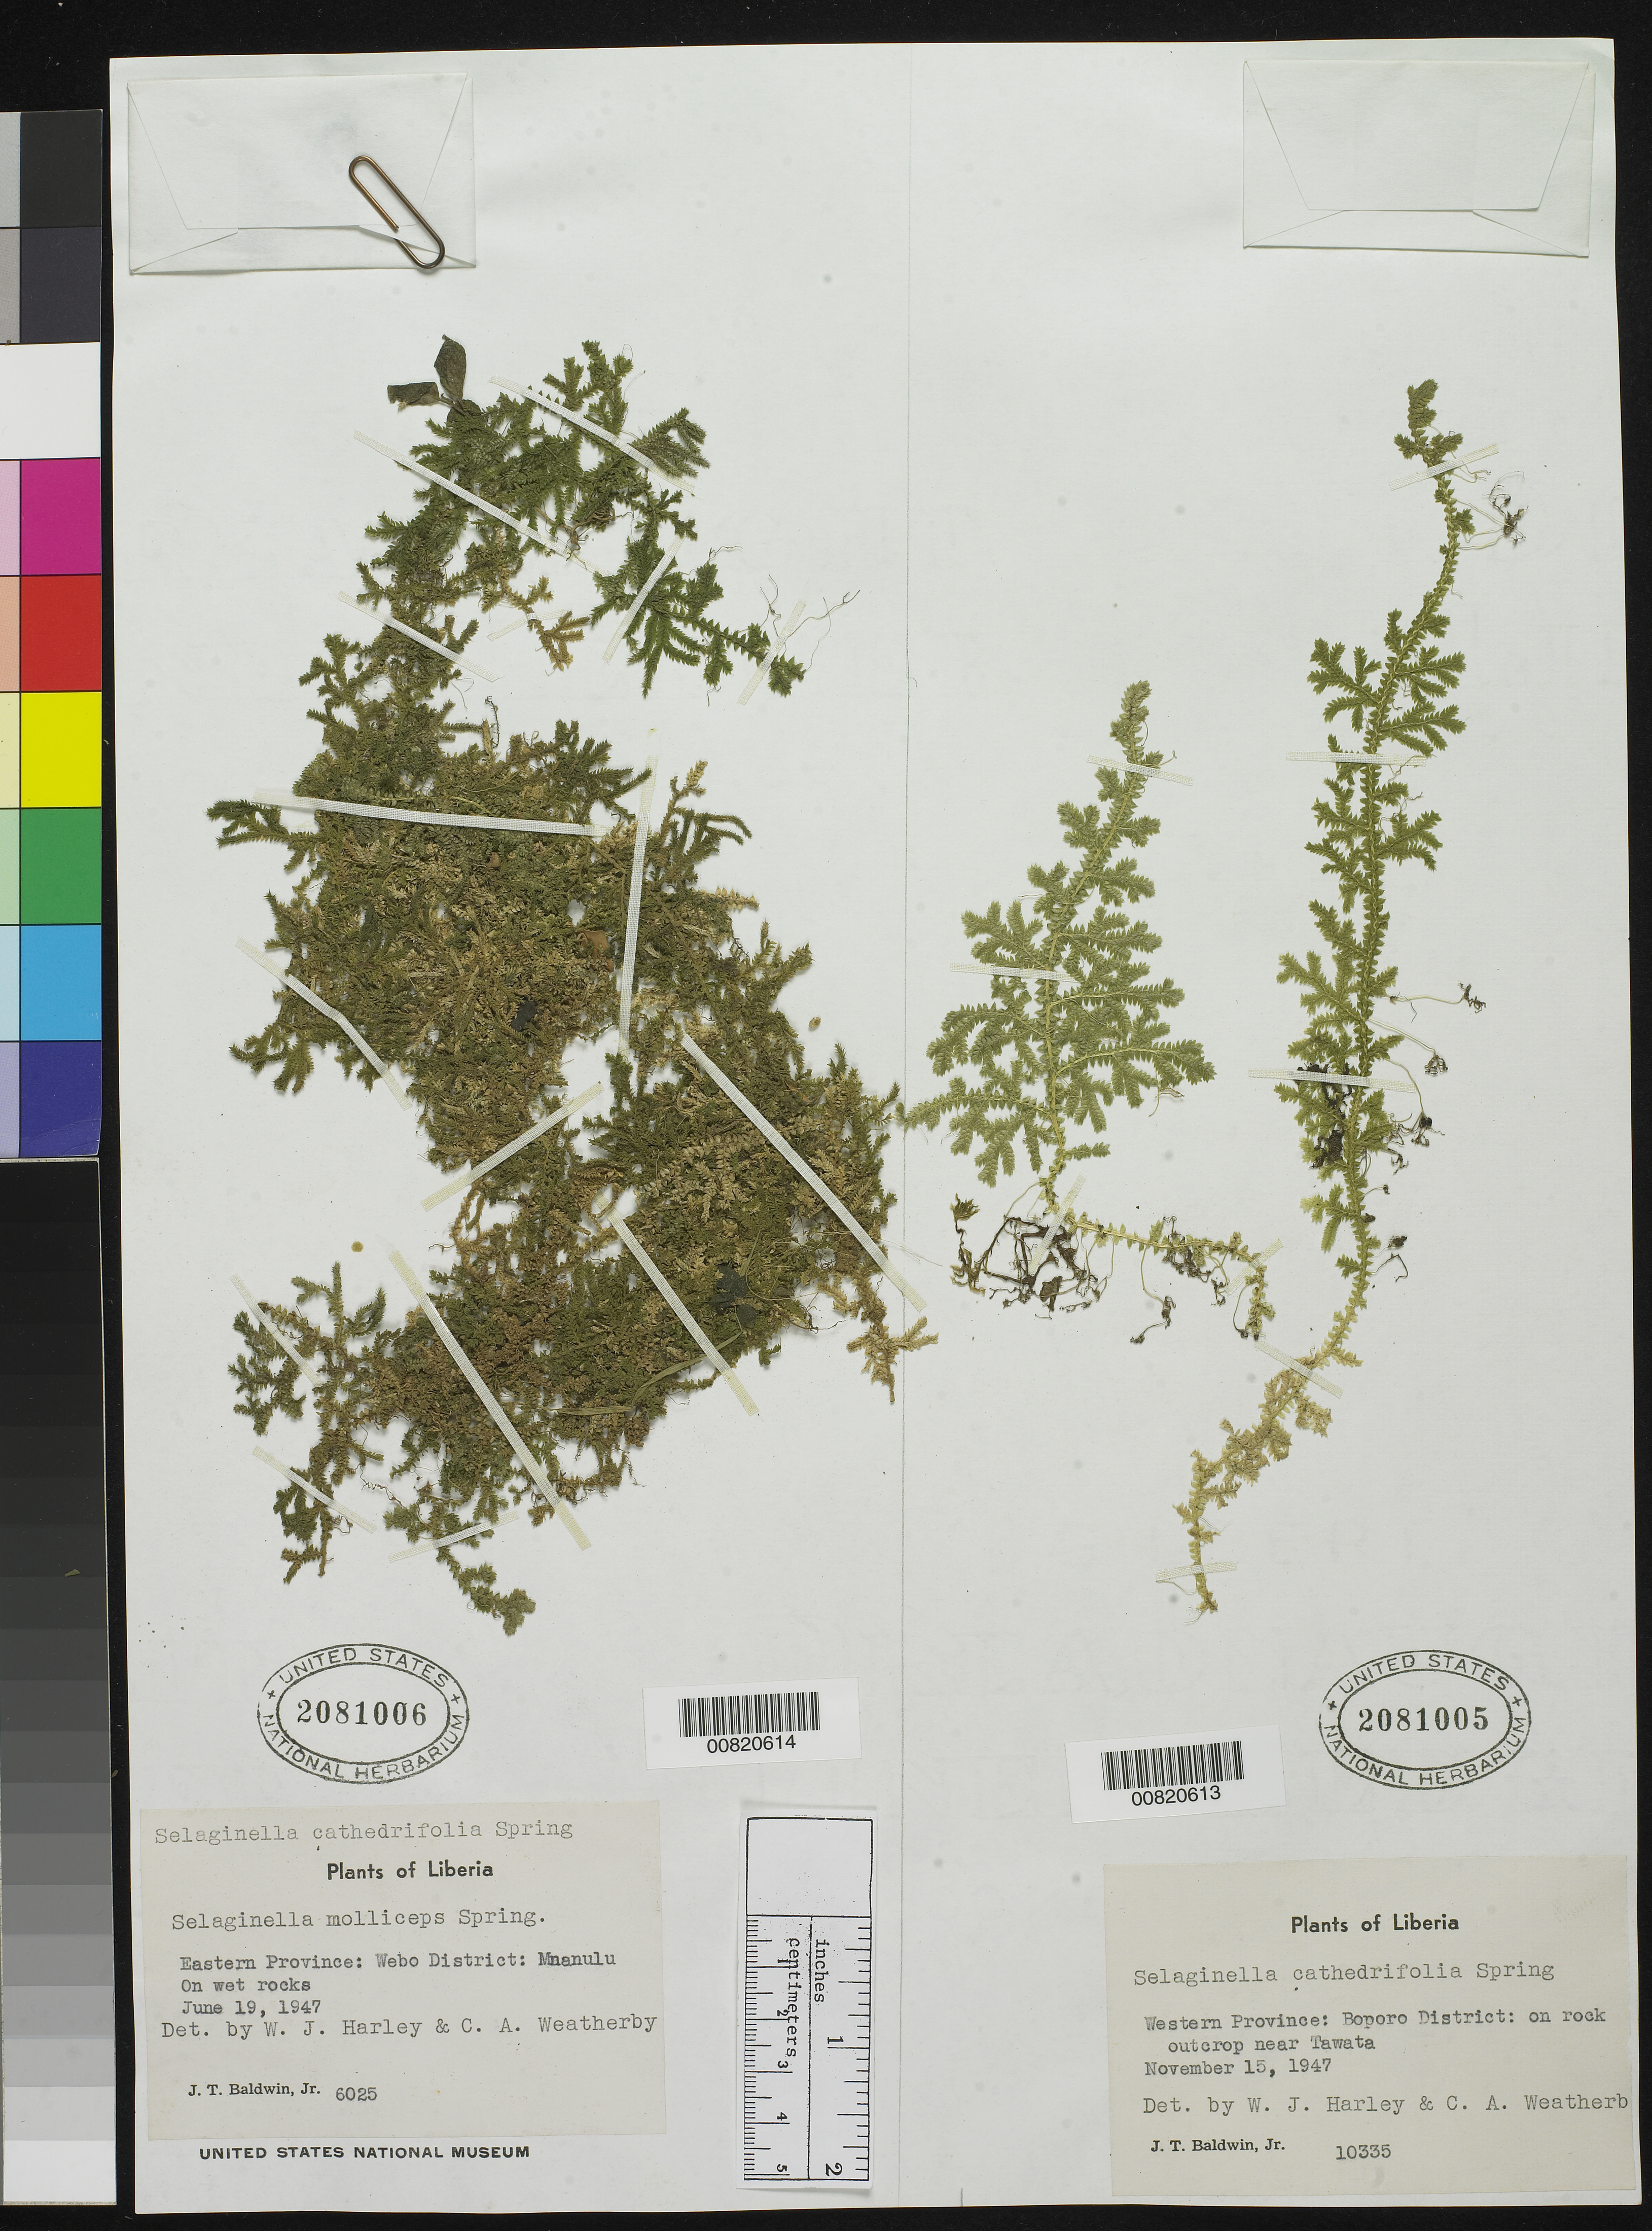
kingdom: Plantae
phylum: Tracheophyta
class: Lycopodiopsida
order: Selaginellales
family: Selaginellaceae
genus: Selaginella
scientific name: Selaginella cathedrifolia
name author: Spring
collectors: J. T. Baldwin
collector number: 6025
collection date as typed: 19 Jun 1947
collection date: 1947-06-19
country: Liberia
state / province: River Gee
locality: Eastern Province: Webo District, Mnanulu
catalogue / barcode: US 2081006